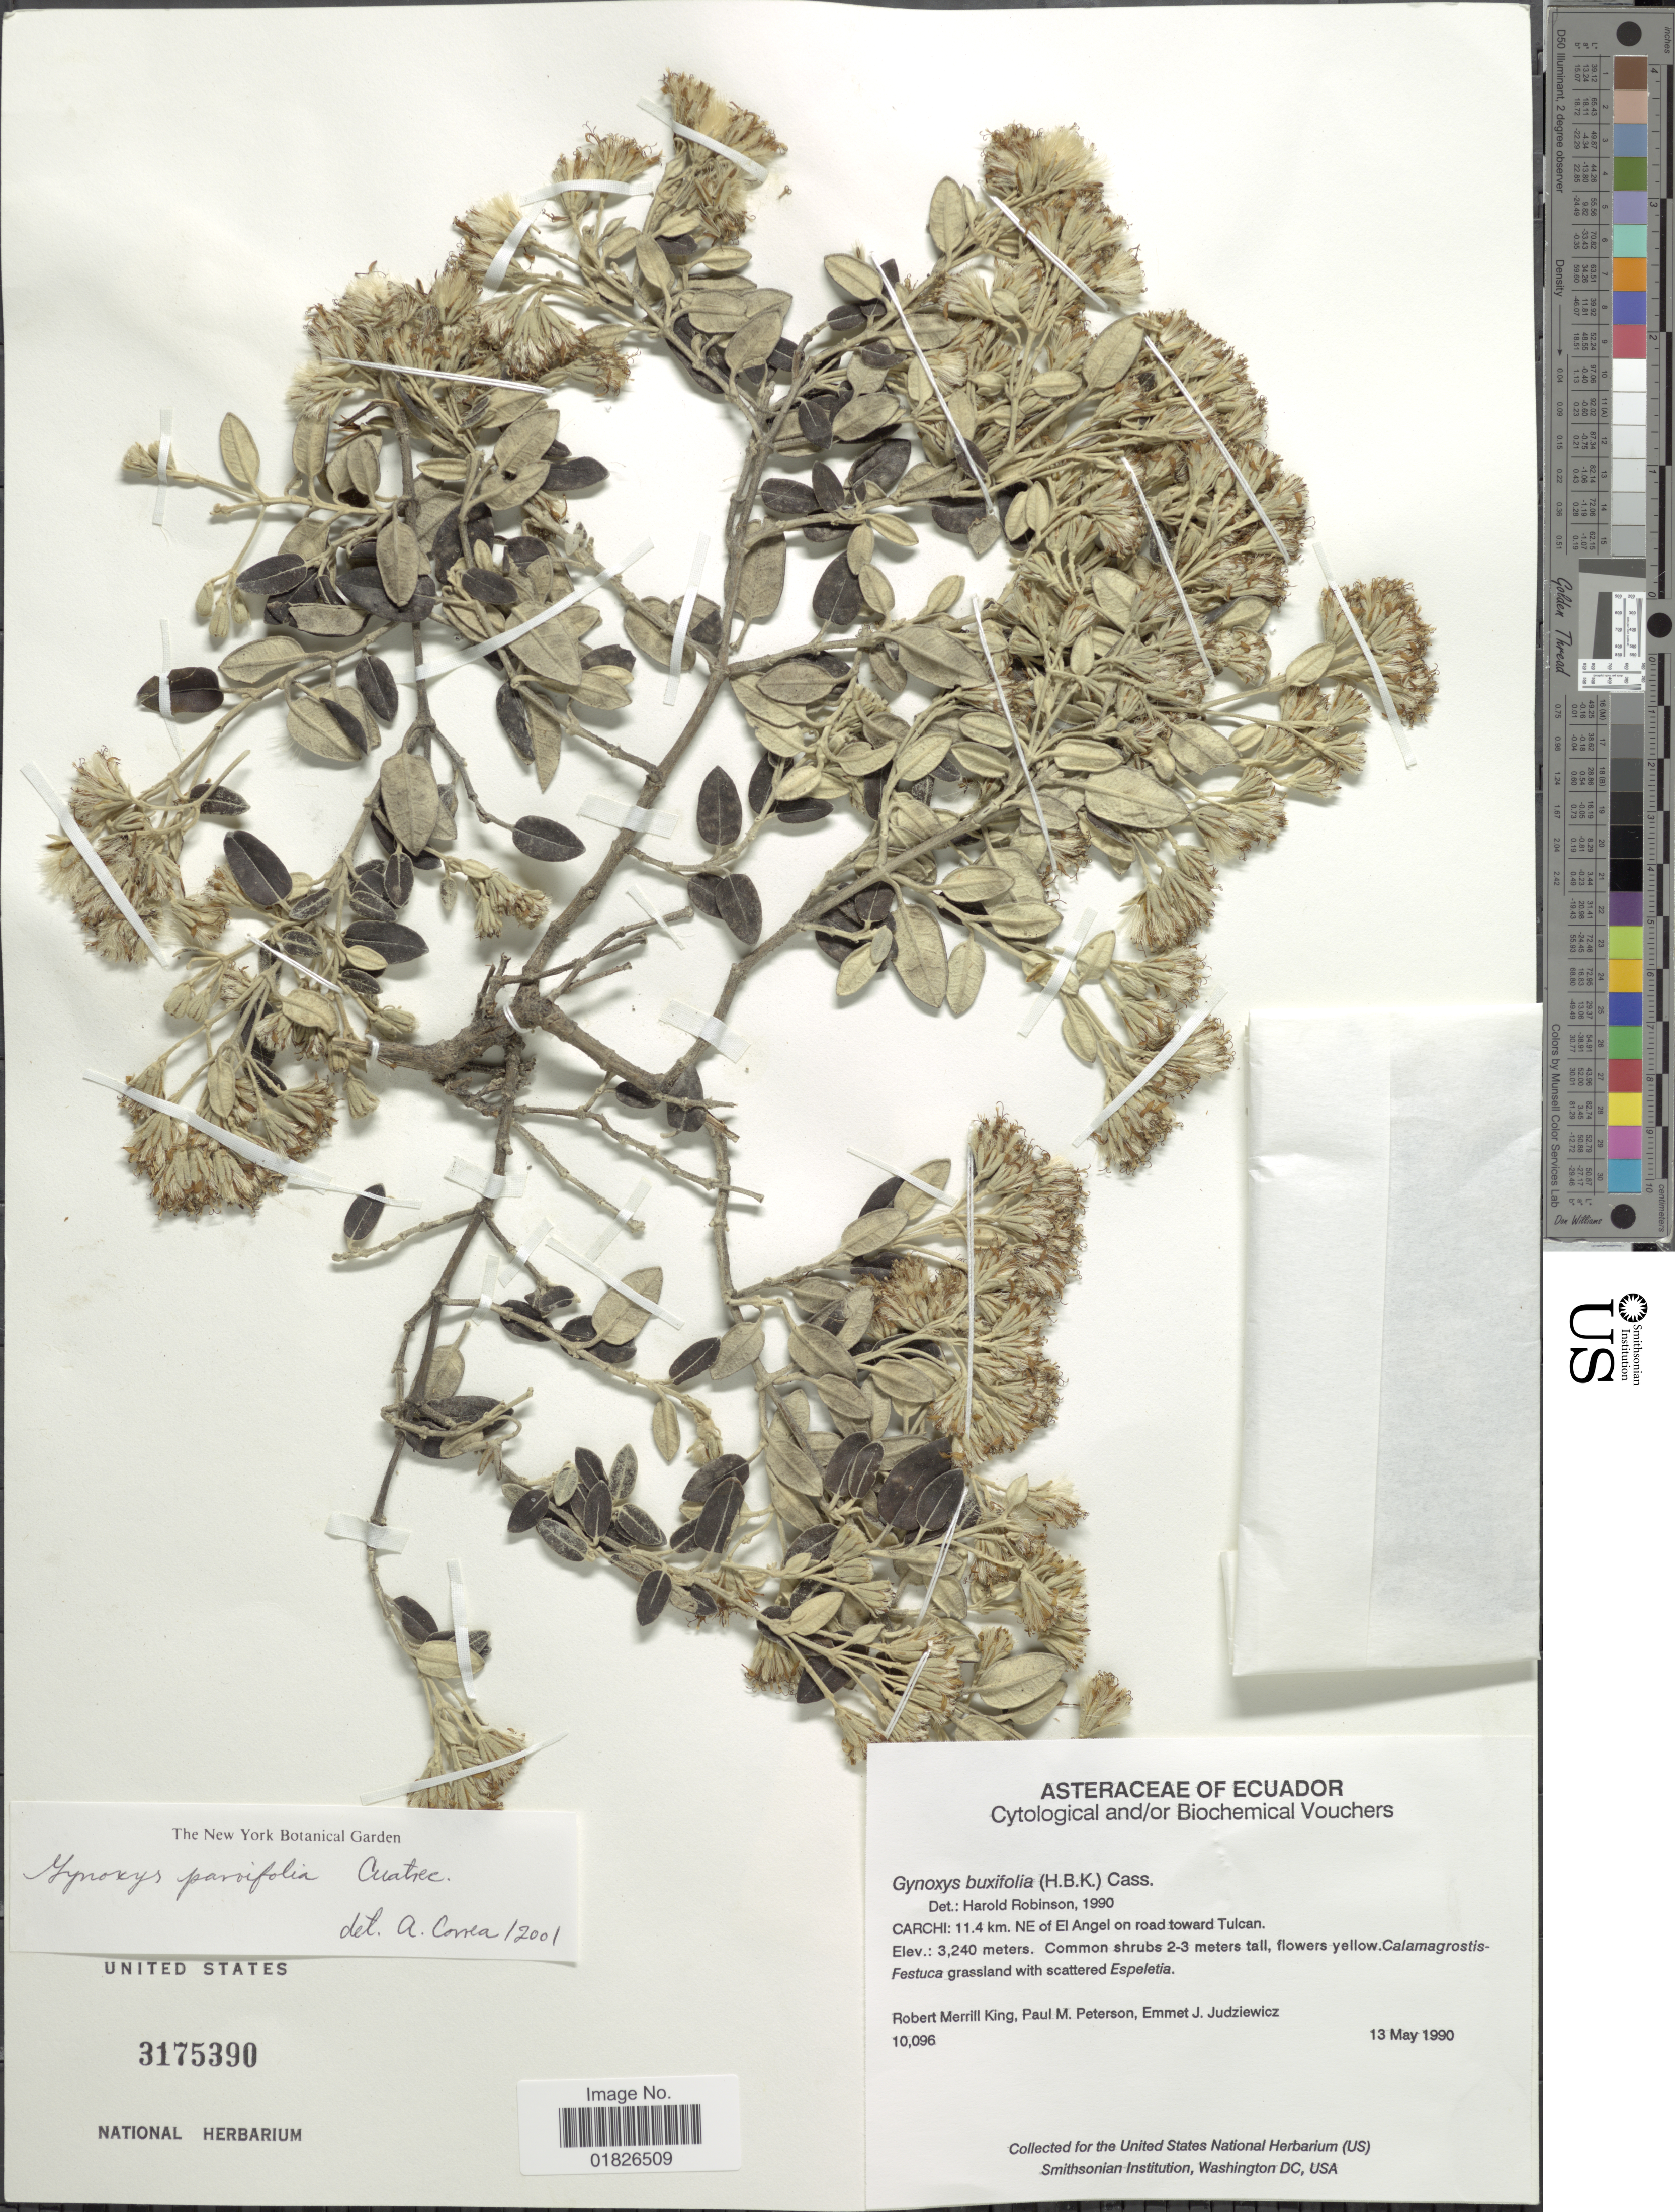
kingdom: Plantae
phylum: Tracheophyta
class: Magnoliopsida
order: Asterales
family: Asteraceae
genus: Gynoxys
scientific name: Gynoxys parvifolia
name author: Cuatrec.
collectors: R. M. King, P. M. Peterson & E. J. Judziewicz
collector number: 10096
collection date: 1990-05-13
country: Ecuador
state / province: Carchi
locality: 11.4 km NE of El Angel on road toward Tulcan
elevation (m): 3240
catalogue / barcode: US 3175390